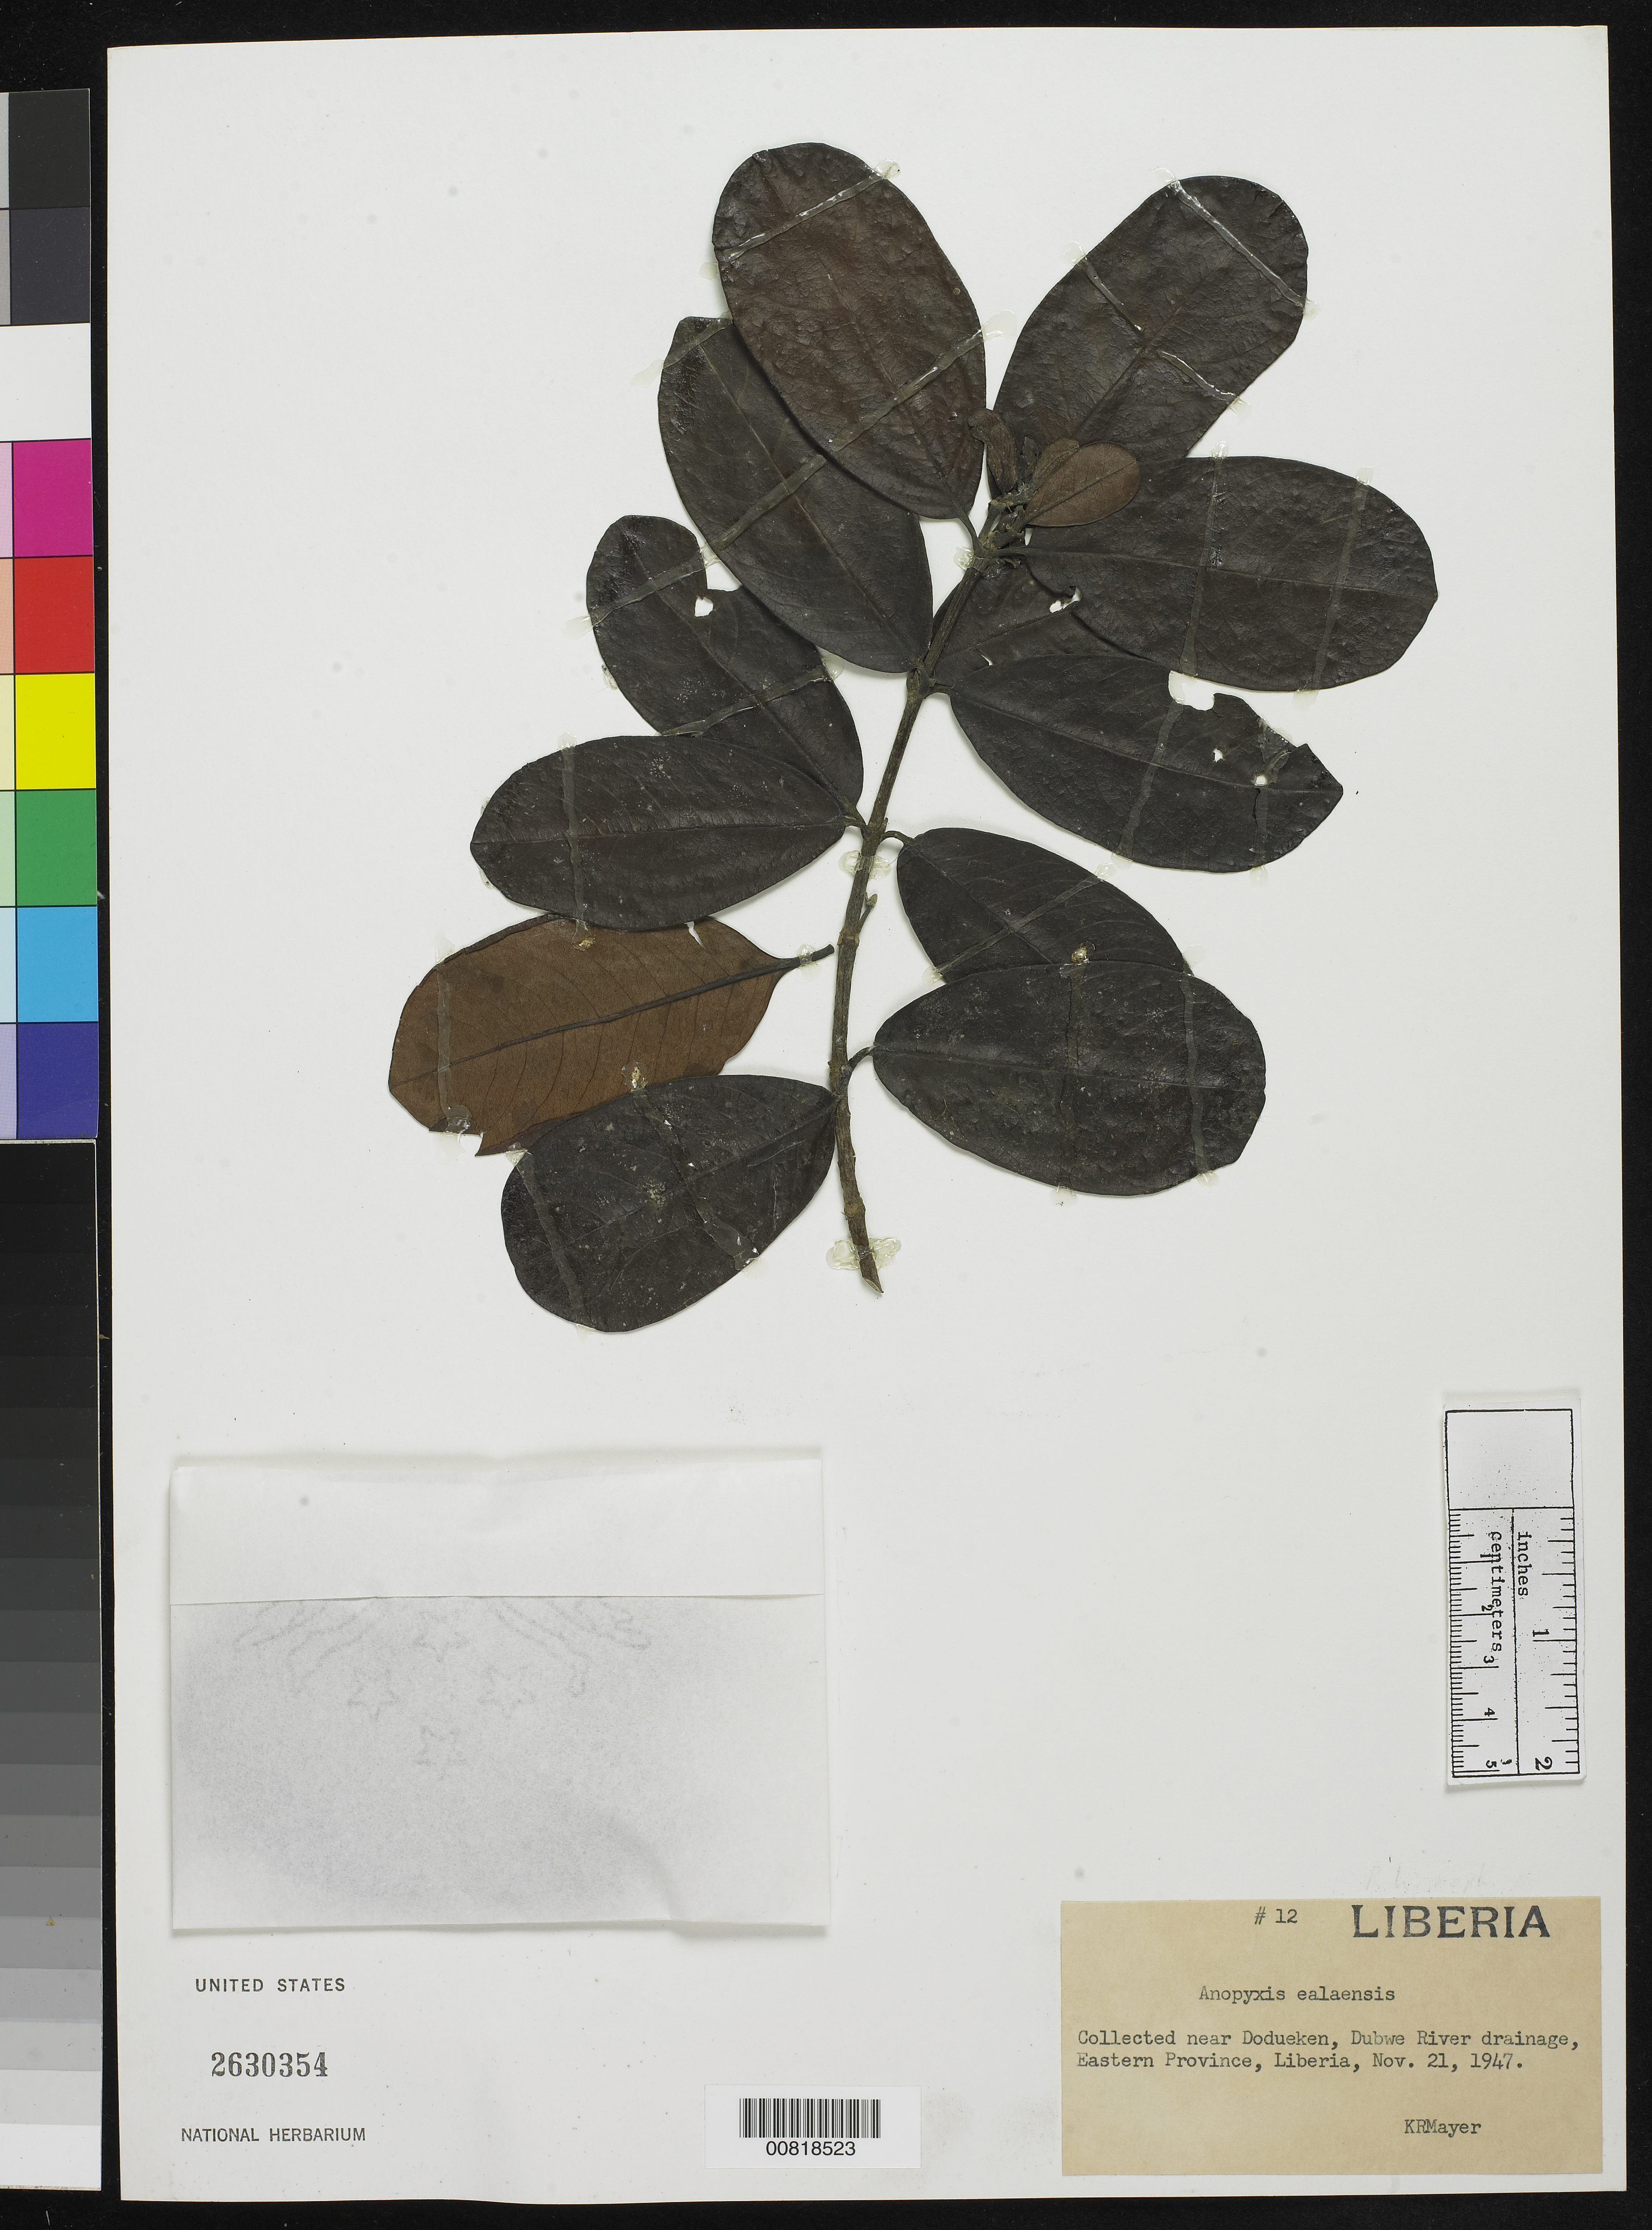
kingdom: Plantae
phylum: Tracheophyta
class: Magnoliopsida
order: Malpighiales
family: Rhizophoraceae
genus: Anopyxis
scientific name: Anopyxis ealaensis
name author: (De Wild.) Sprague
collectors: K. R. Mayer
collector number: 12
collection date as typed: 21 Nov 1947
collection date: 1947-11-21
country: Liberia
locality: Eastern Province: Dubwe River drainage, near Dodueken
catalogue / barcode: US 2630354